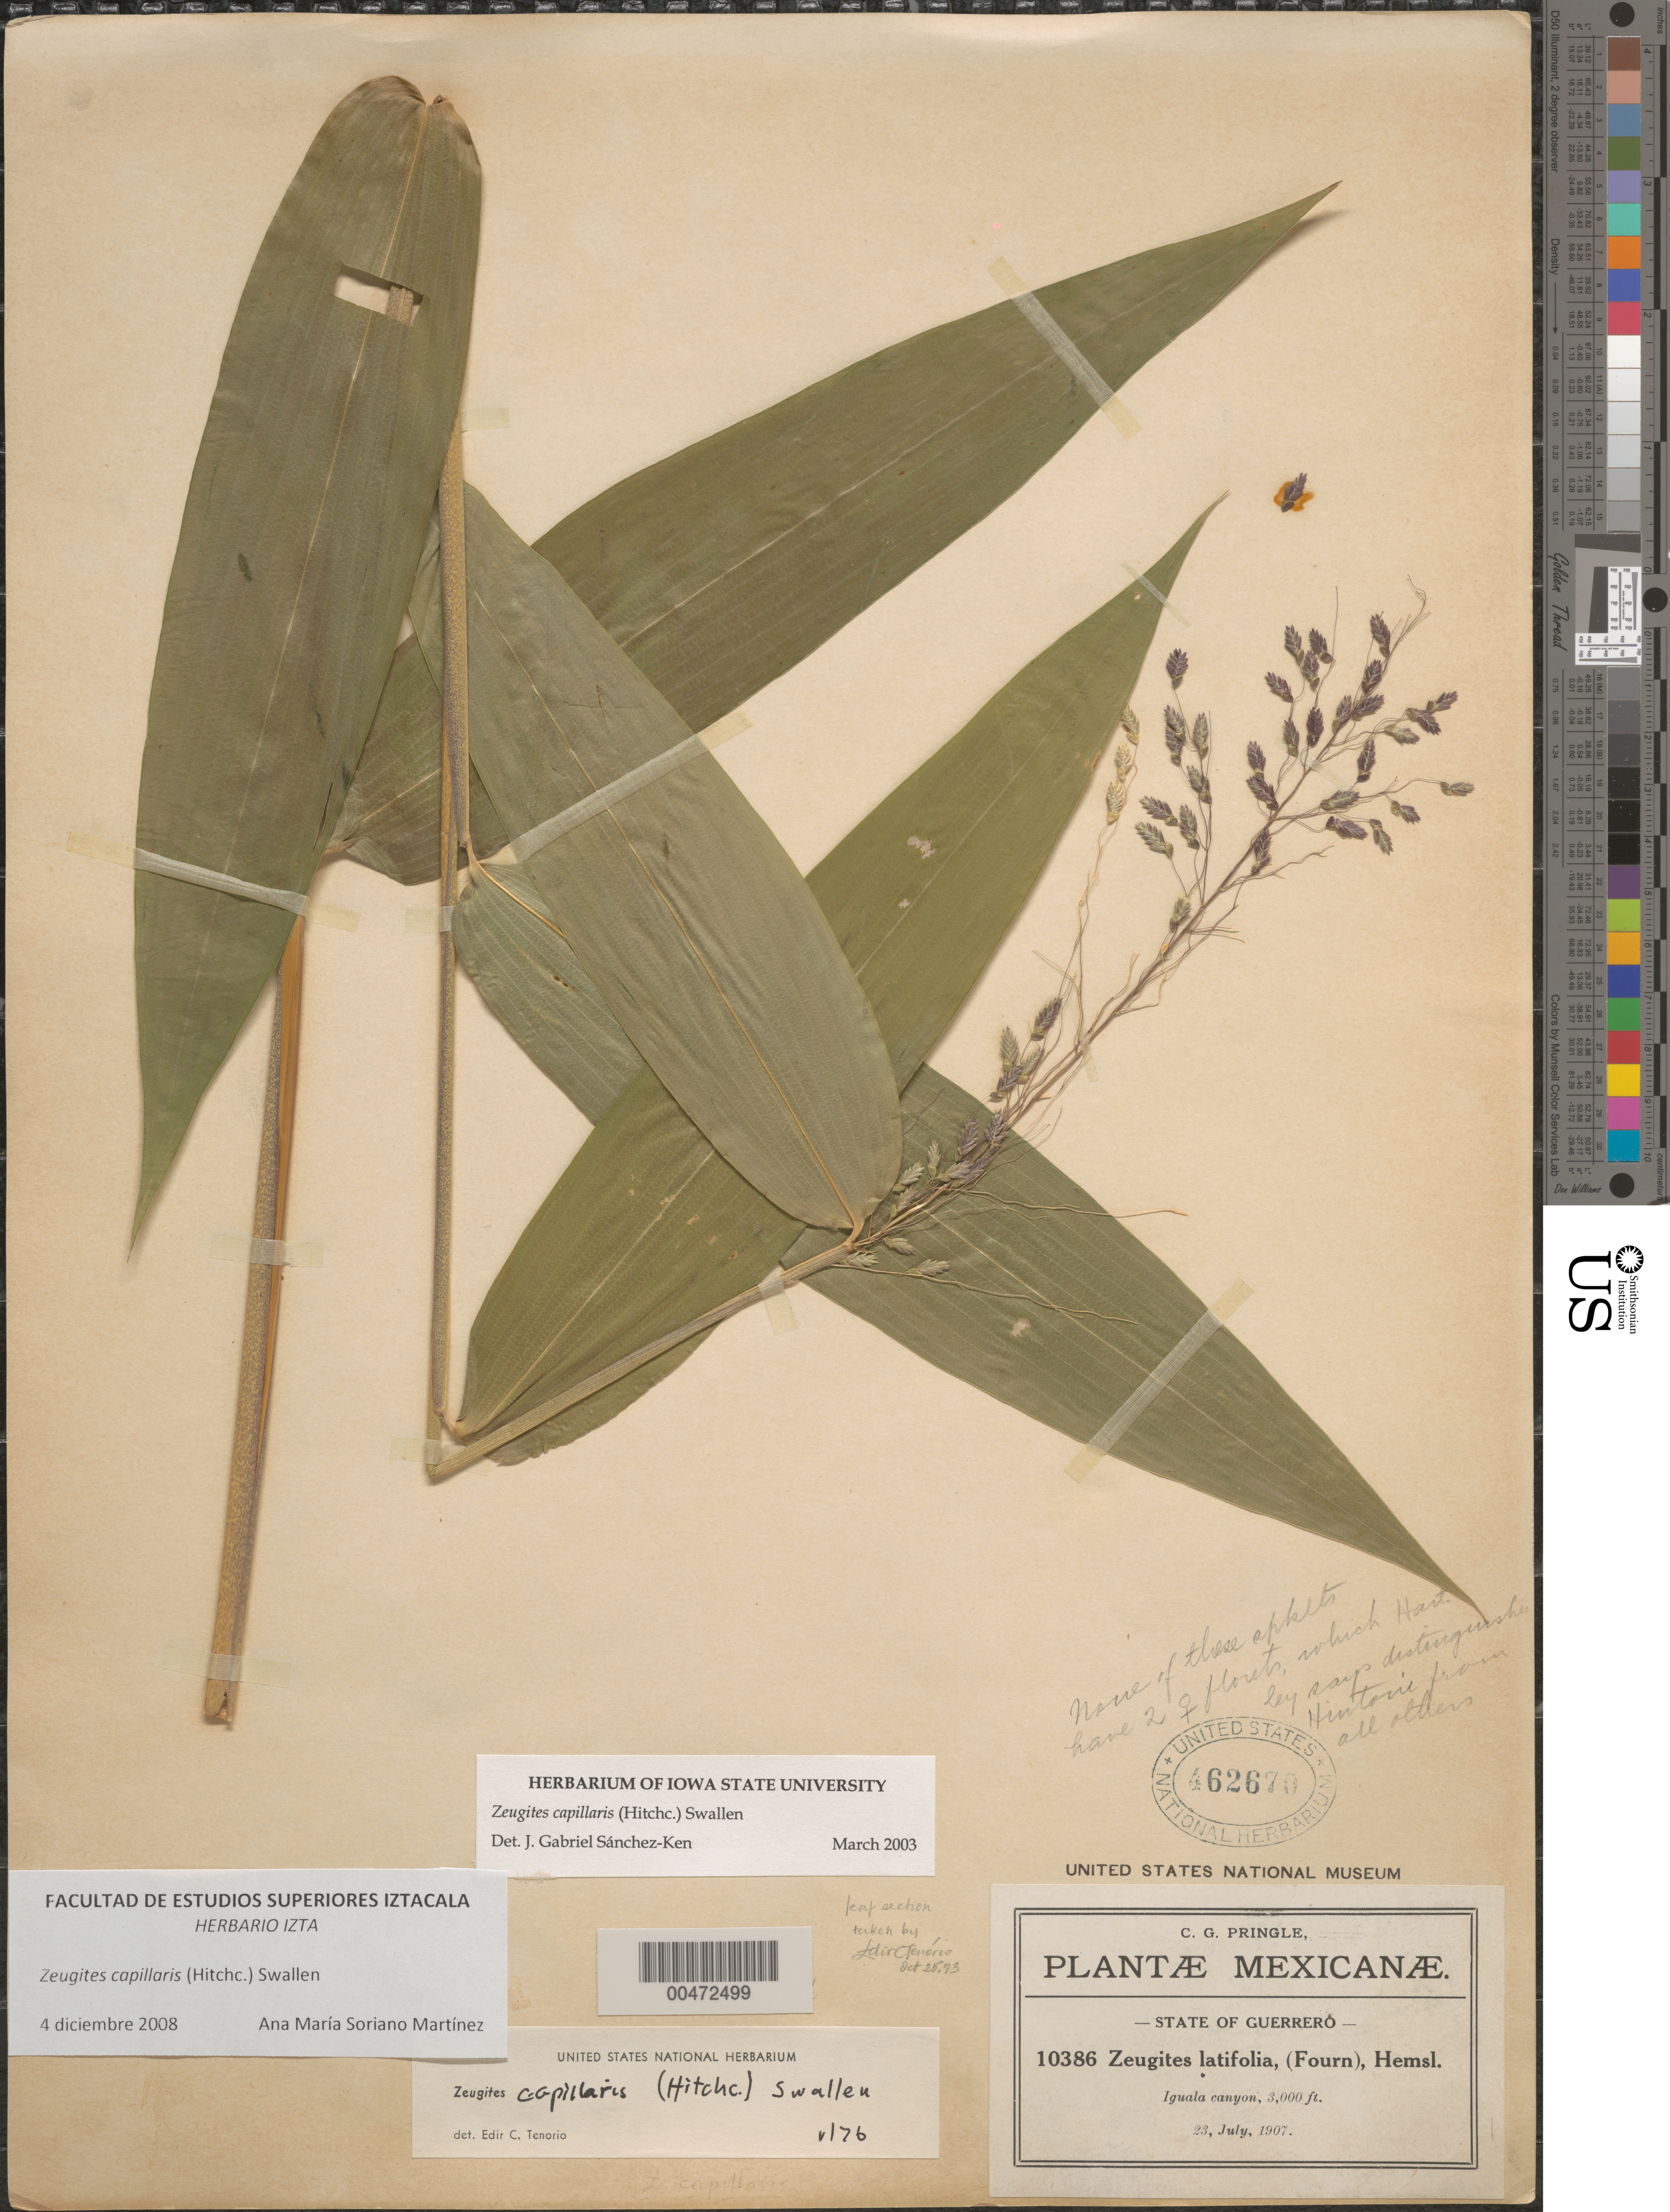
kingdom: Plantae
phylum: Tracheophyta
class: Liliopsida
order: Poales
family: Poaceae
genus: Zeugites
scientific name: Zeugites latifolius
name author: (E. Fourn.) Hemsl.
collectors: C. G. Pringle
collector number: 10386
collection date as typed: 23 Jul 1907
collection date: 1907-07-23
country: Mexico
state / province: Guerrero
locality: Iguala Canyon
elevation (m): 914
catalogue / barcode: US 462670